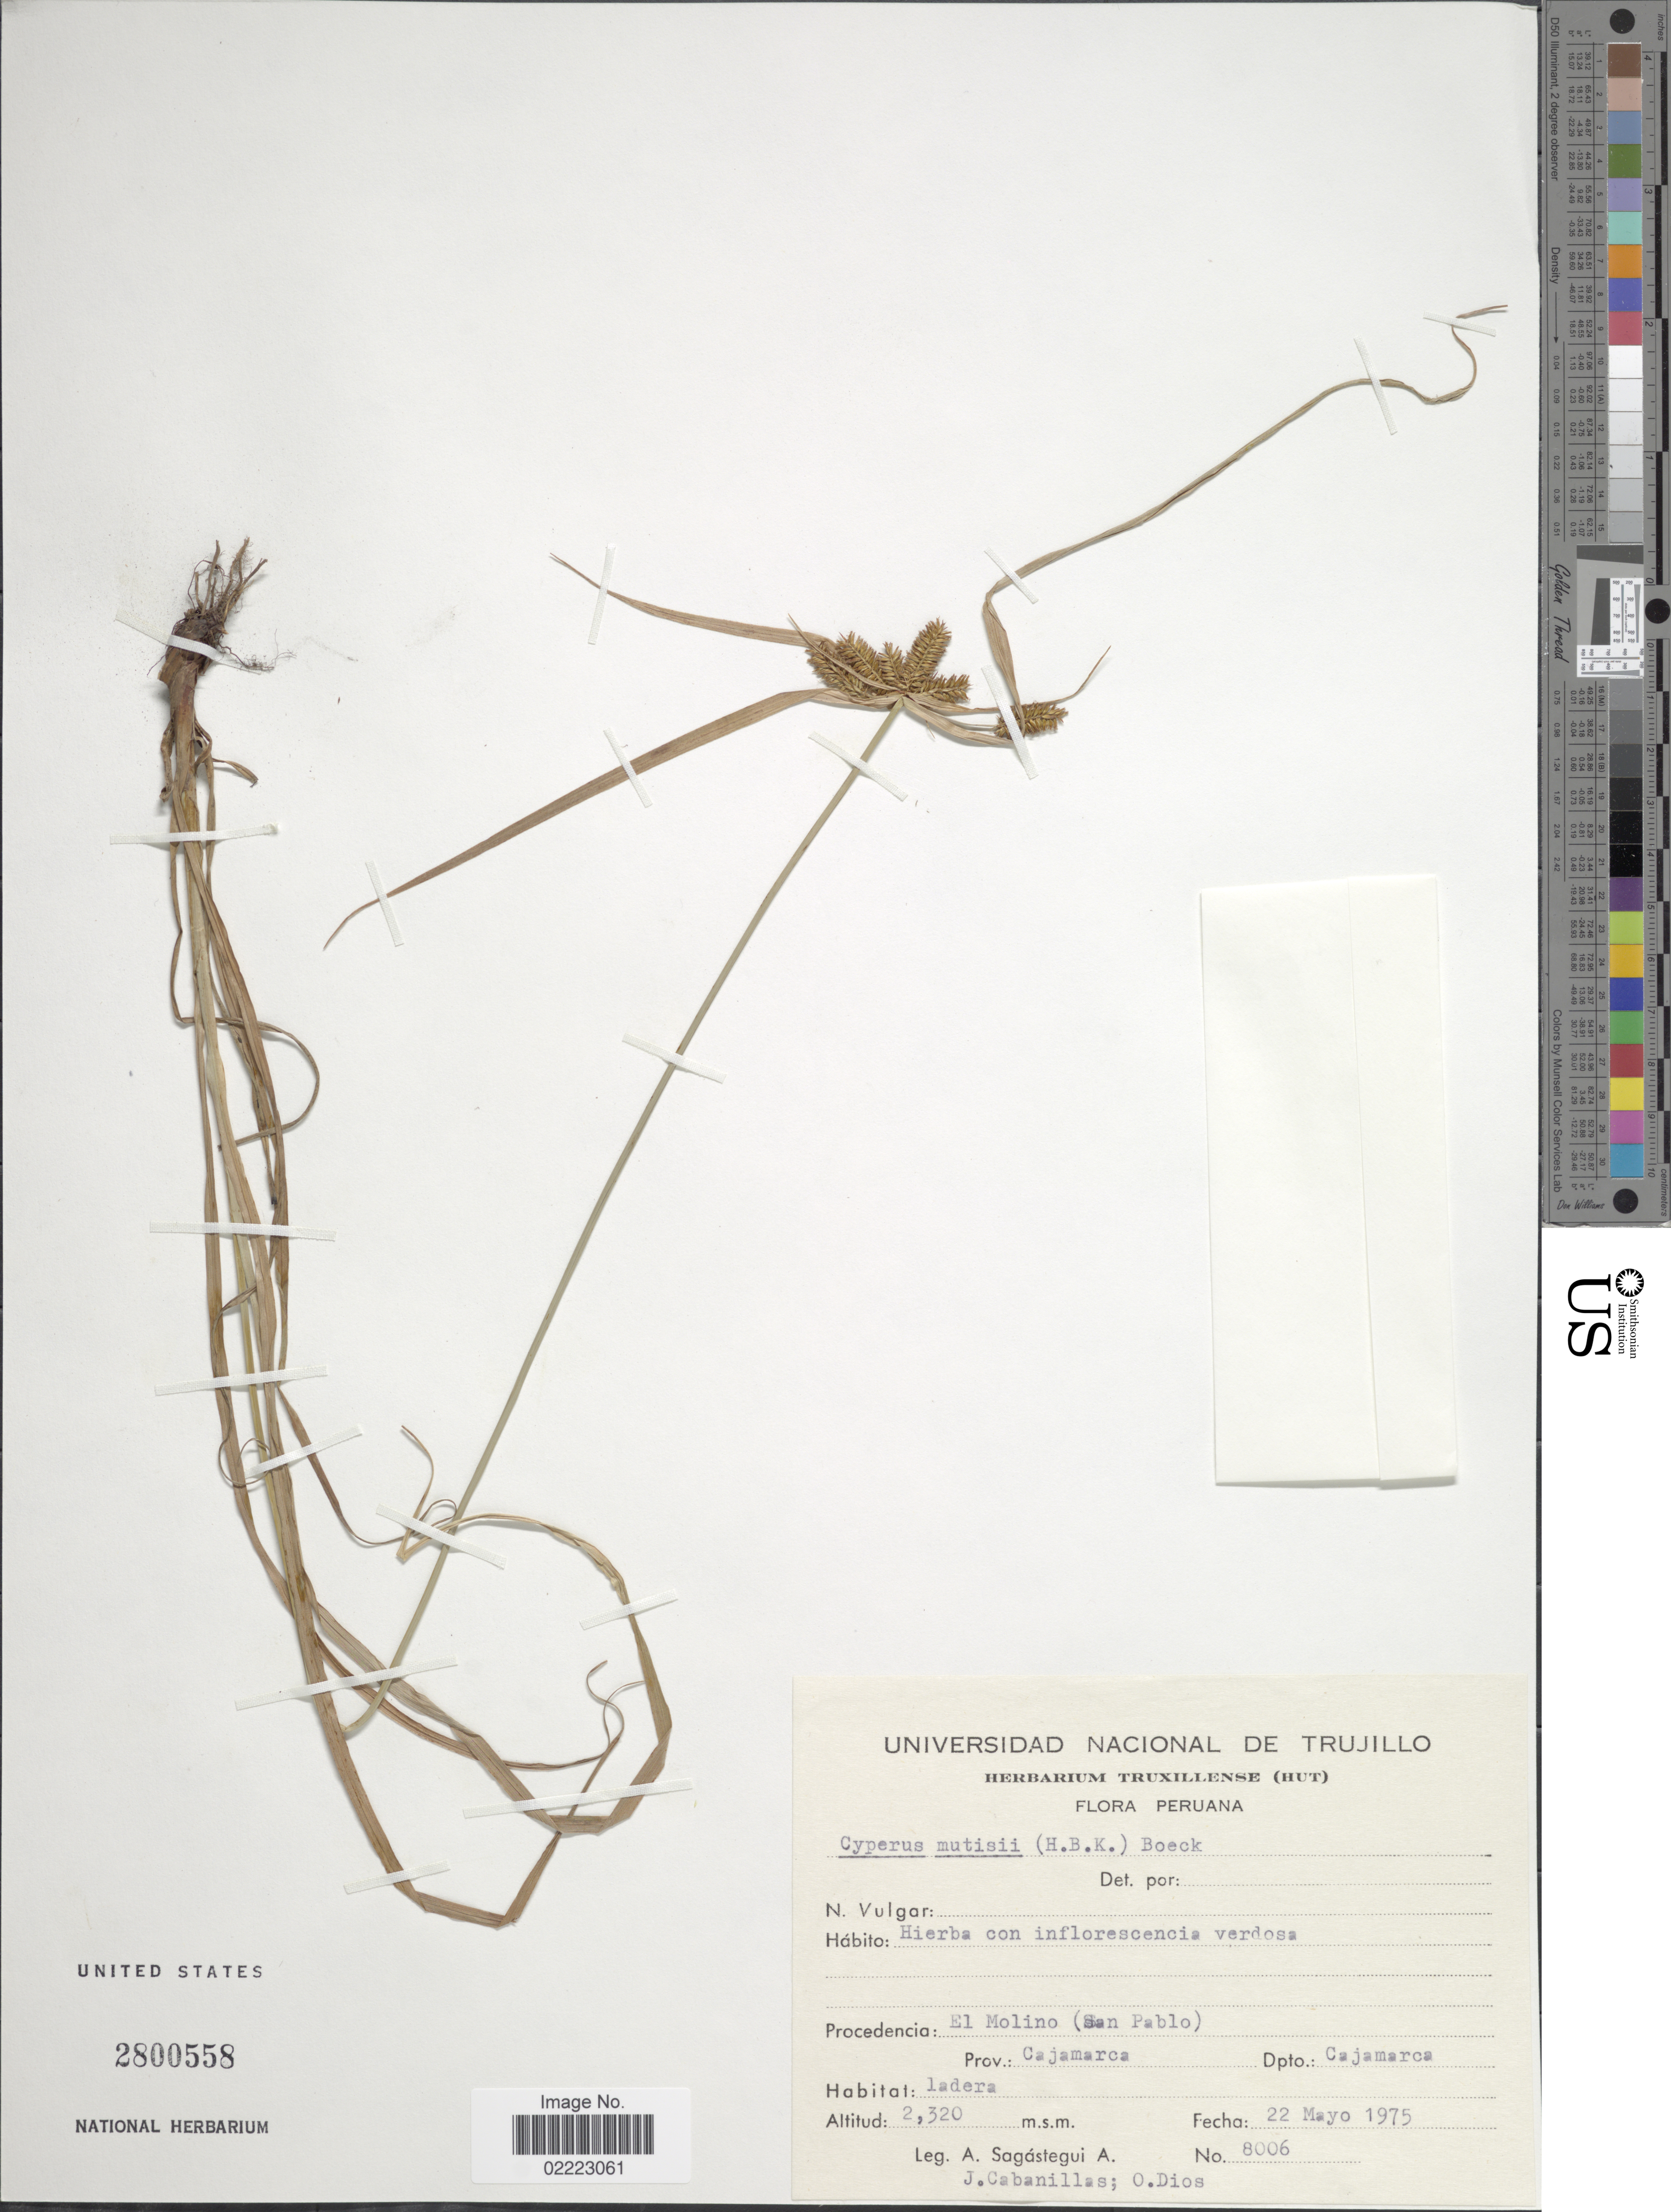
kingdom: Plantae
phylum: Tracheophyta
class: Liliopsida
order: Poales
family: Cyperaceae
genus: Cyperus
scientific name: Cyperus mutisii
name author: (Kunth) Andersson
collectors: A. Sagástegui A., J. Cabanillas & O. Dios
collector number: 8006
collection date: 1975-03-22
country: Peru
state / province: Cajamarca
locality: El Molino (San Pablo), Dpto Cajamarca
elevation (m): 2320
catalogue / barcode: US 2800558